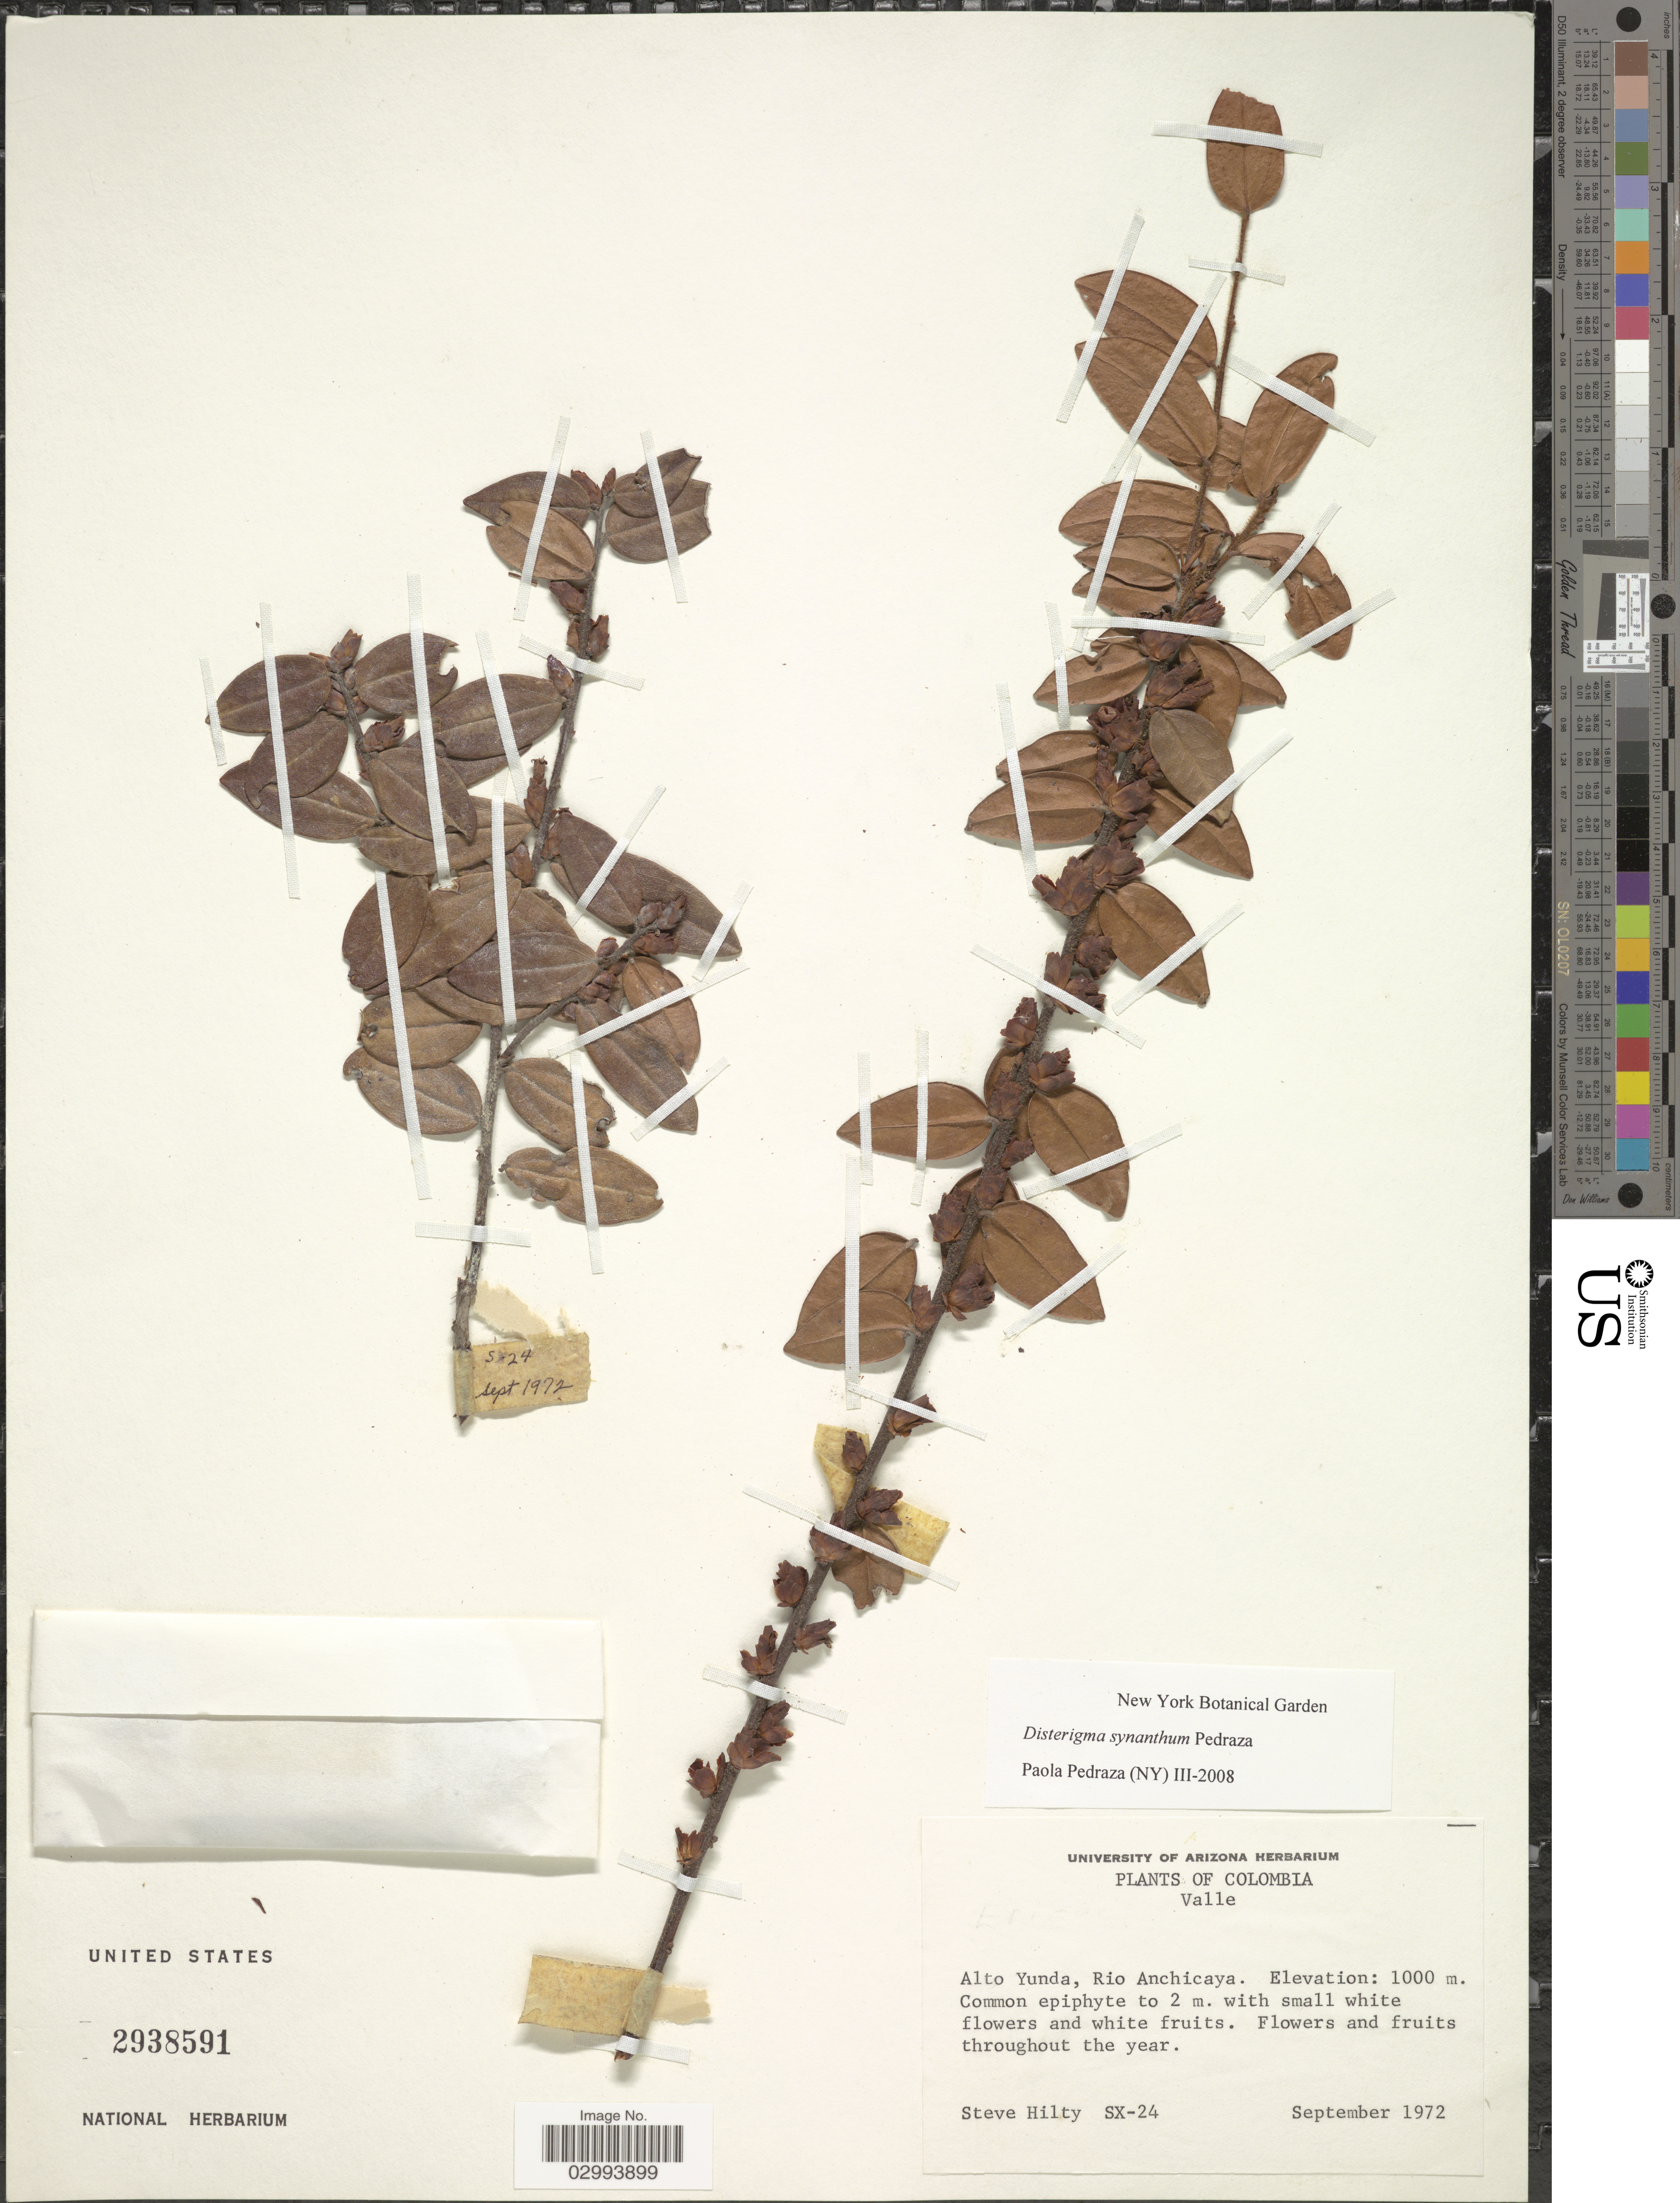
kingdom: Plantae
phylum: Tracheophyta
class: Magnoliopsida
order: Ericales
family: Ericaceae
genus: Disterigma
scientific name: Disterigma synanthum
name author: Pedraza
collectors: S. Hilty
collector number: SX-24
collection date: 1972-09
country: Colombia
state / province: Valle del Cauca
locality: Valle. Alto Yunda, Rio Anchicaya.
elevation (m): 1000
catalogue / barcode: US 2938591